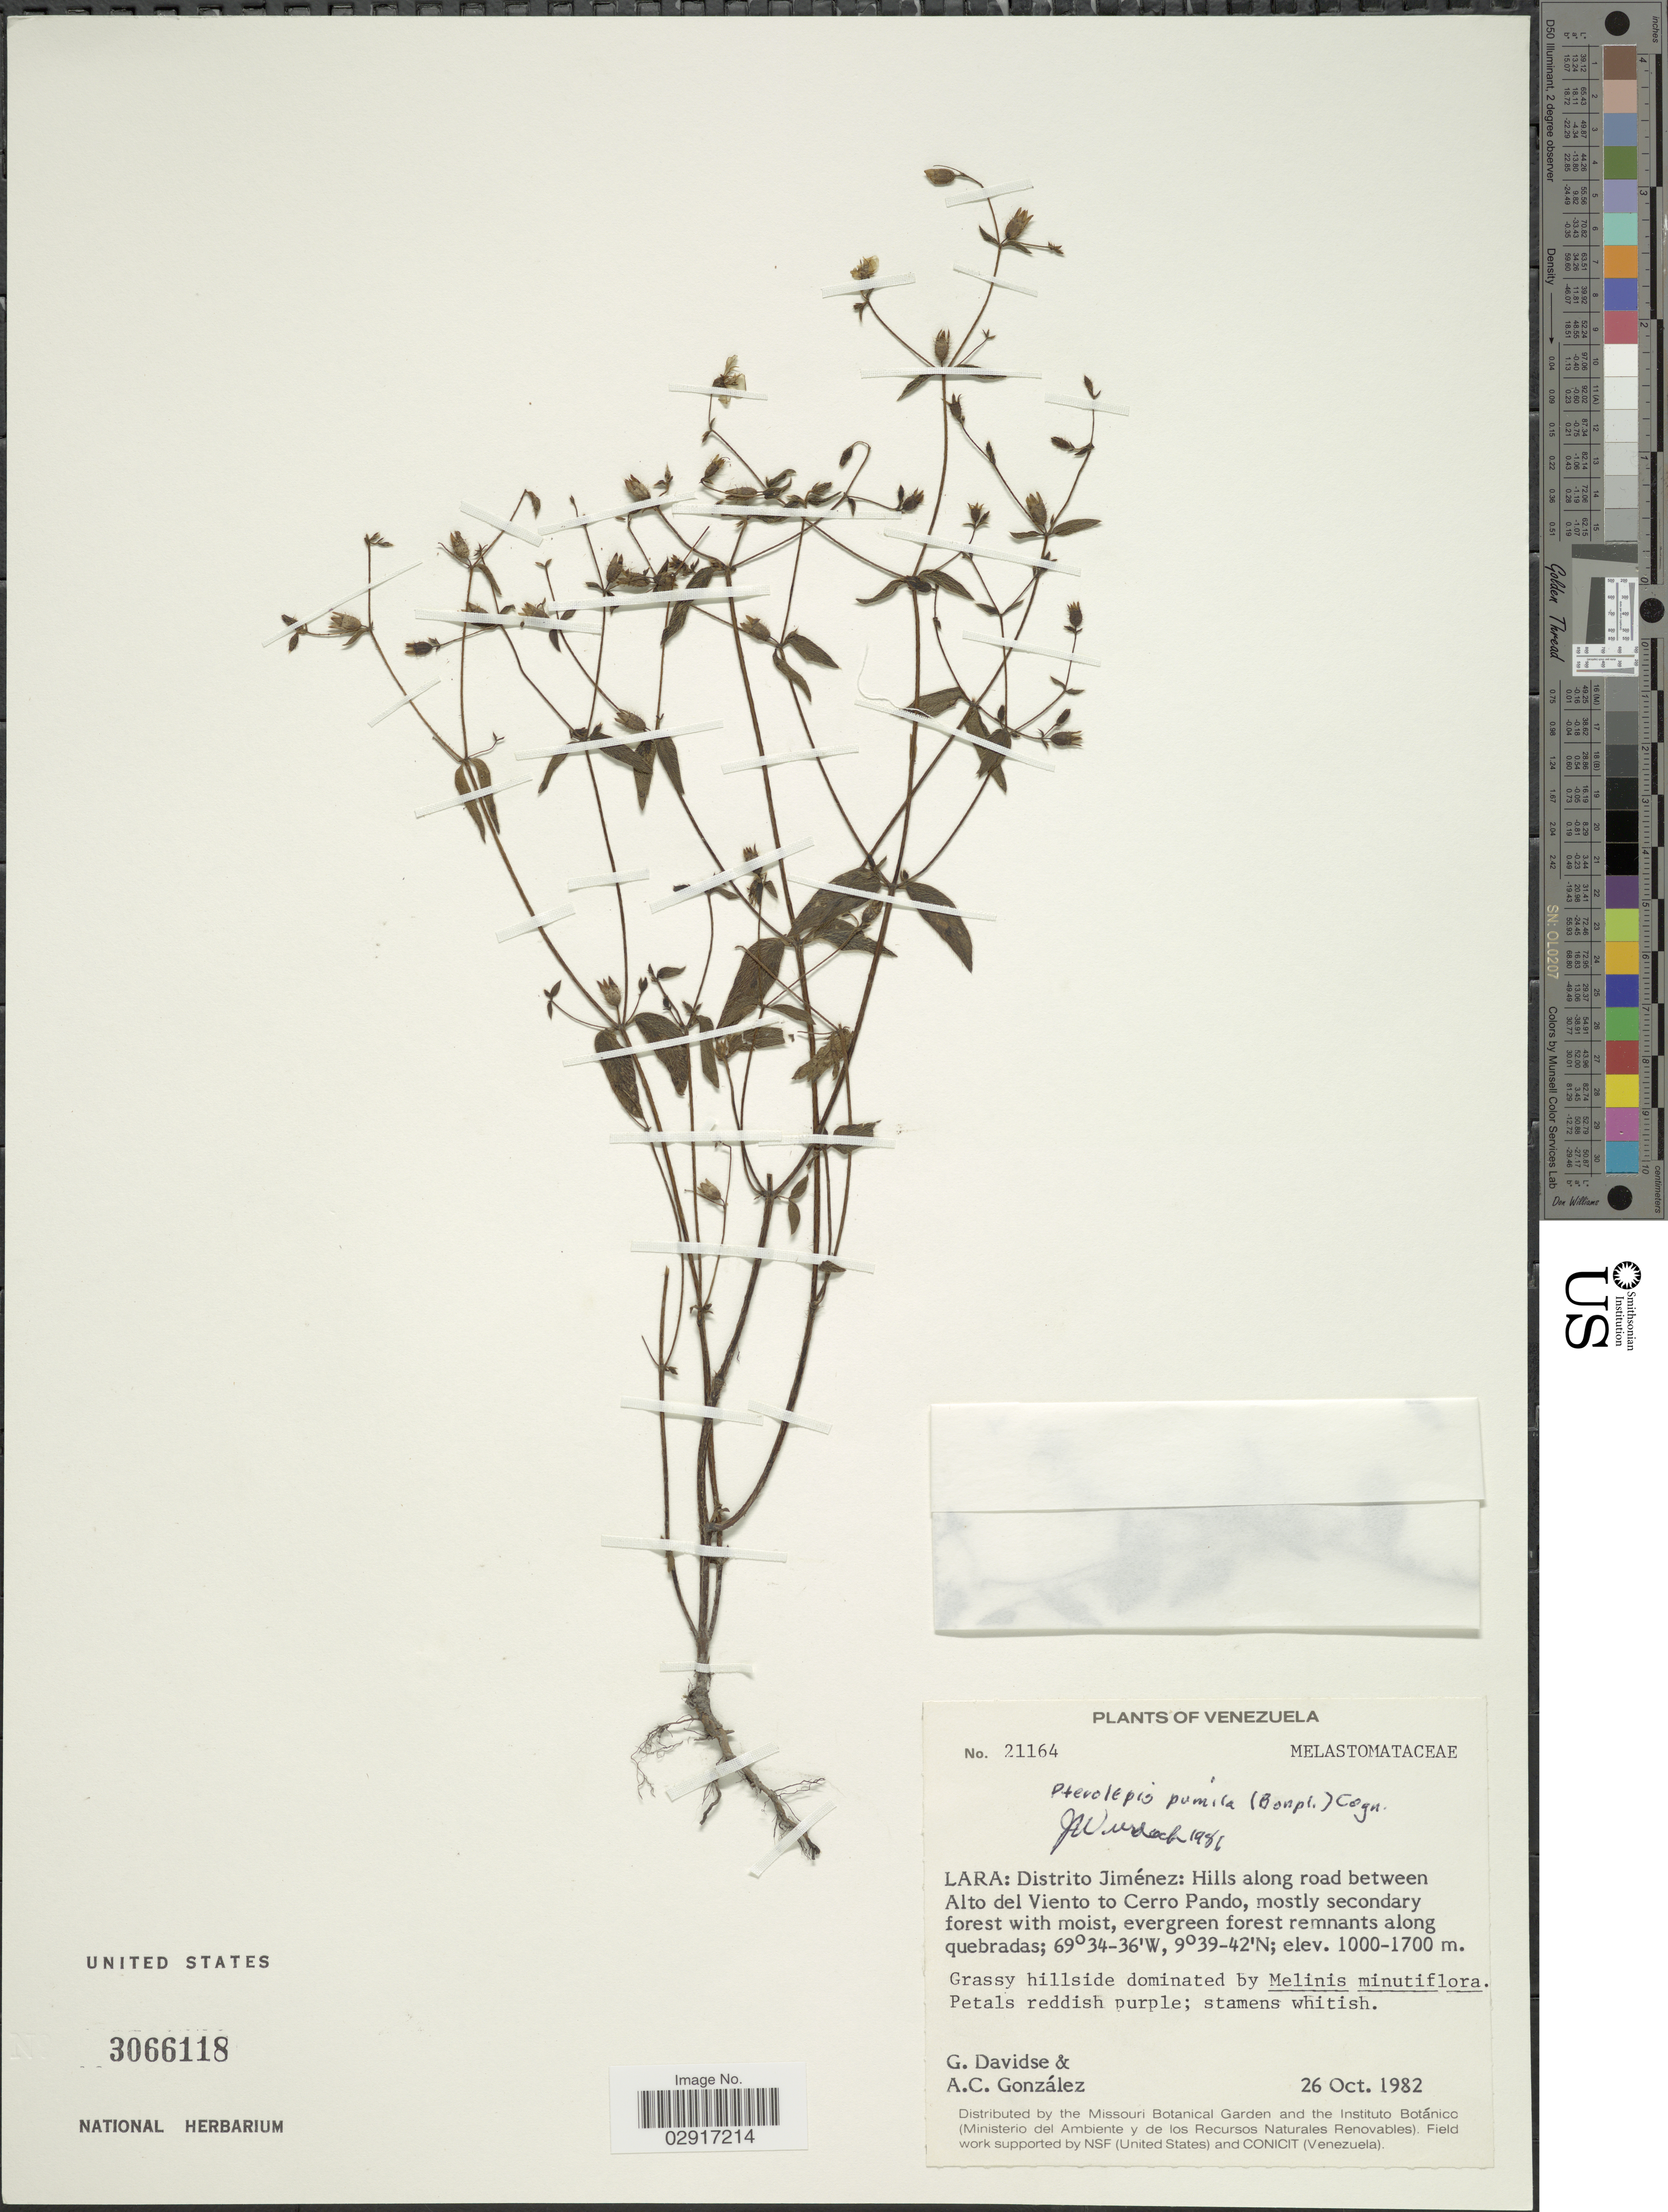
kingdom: Plantae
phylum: Tracheophyta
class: Magnoliopsida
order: Myrtales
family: Melastomataceae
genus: Pterolepis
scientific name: Pterolepis pumila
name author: (Bonpl.) DC. ex Crueg.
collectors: G. Davidse & A. C. González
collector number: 21164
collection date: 1982-10-26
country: Venezuela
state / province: Lara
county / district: Jiménez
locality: Distrito Jiménez: Hills along road between Alto del Viento to Cerro Pando.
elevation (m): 1000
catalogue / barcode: US 3066118